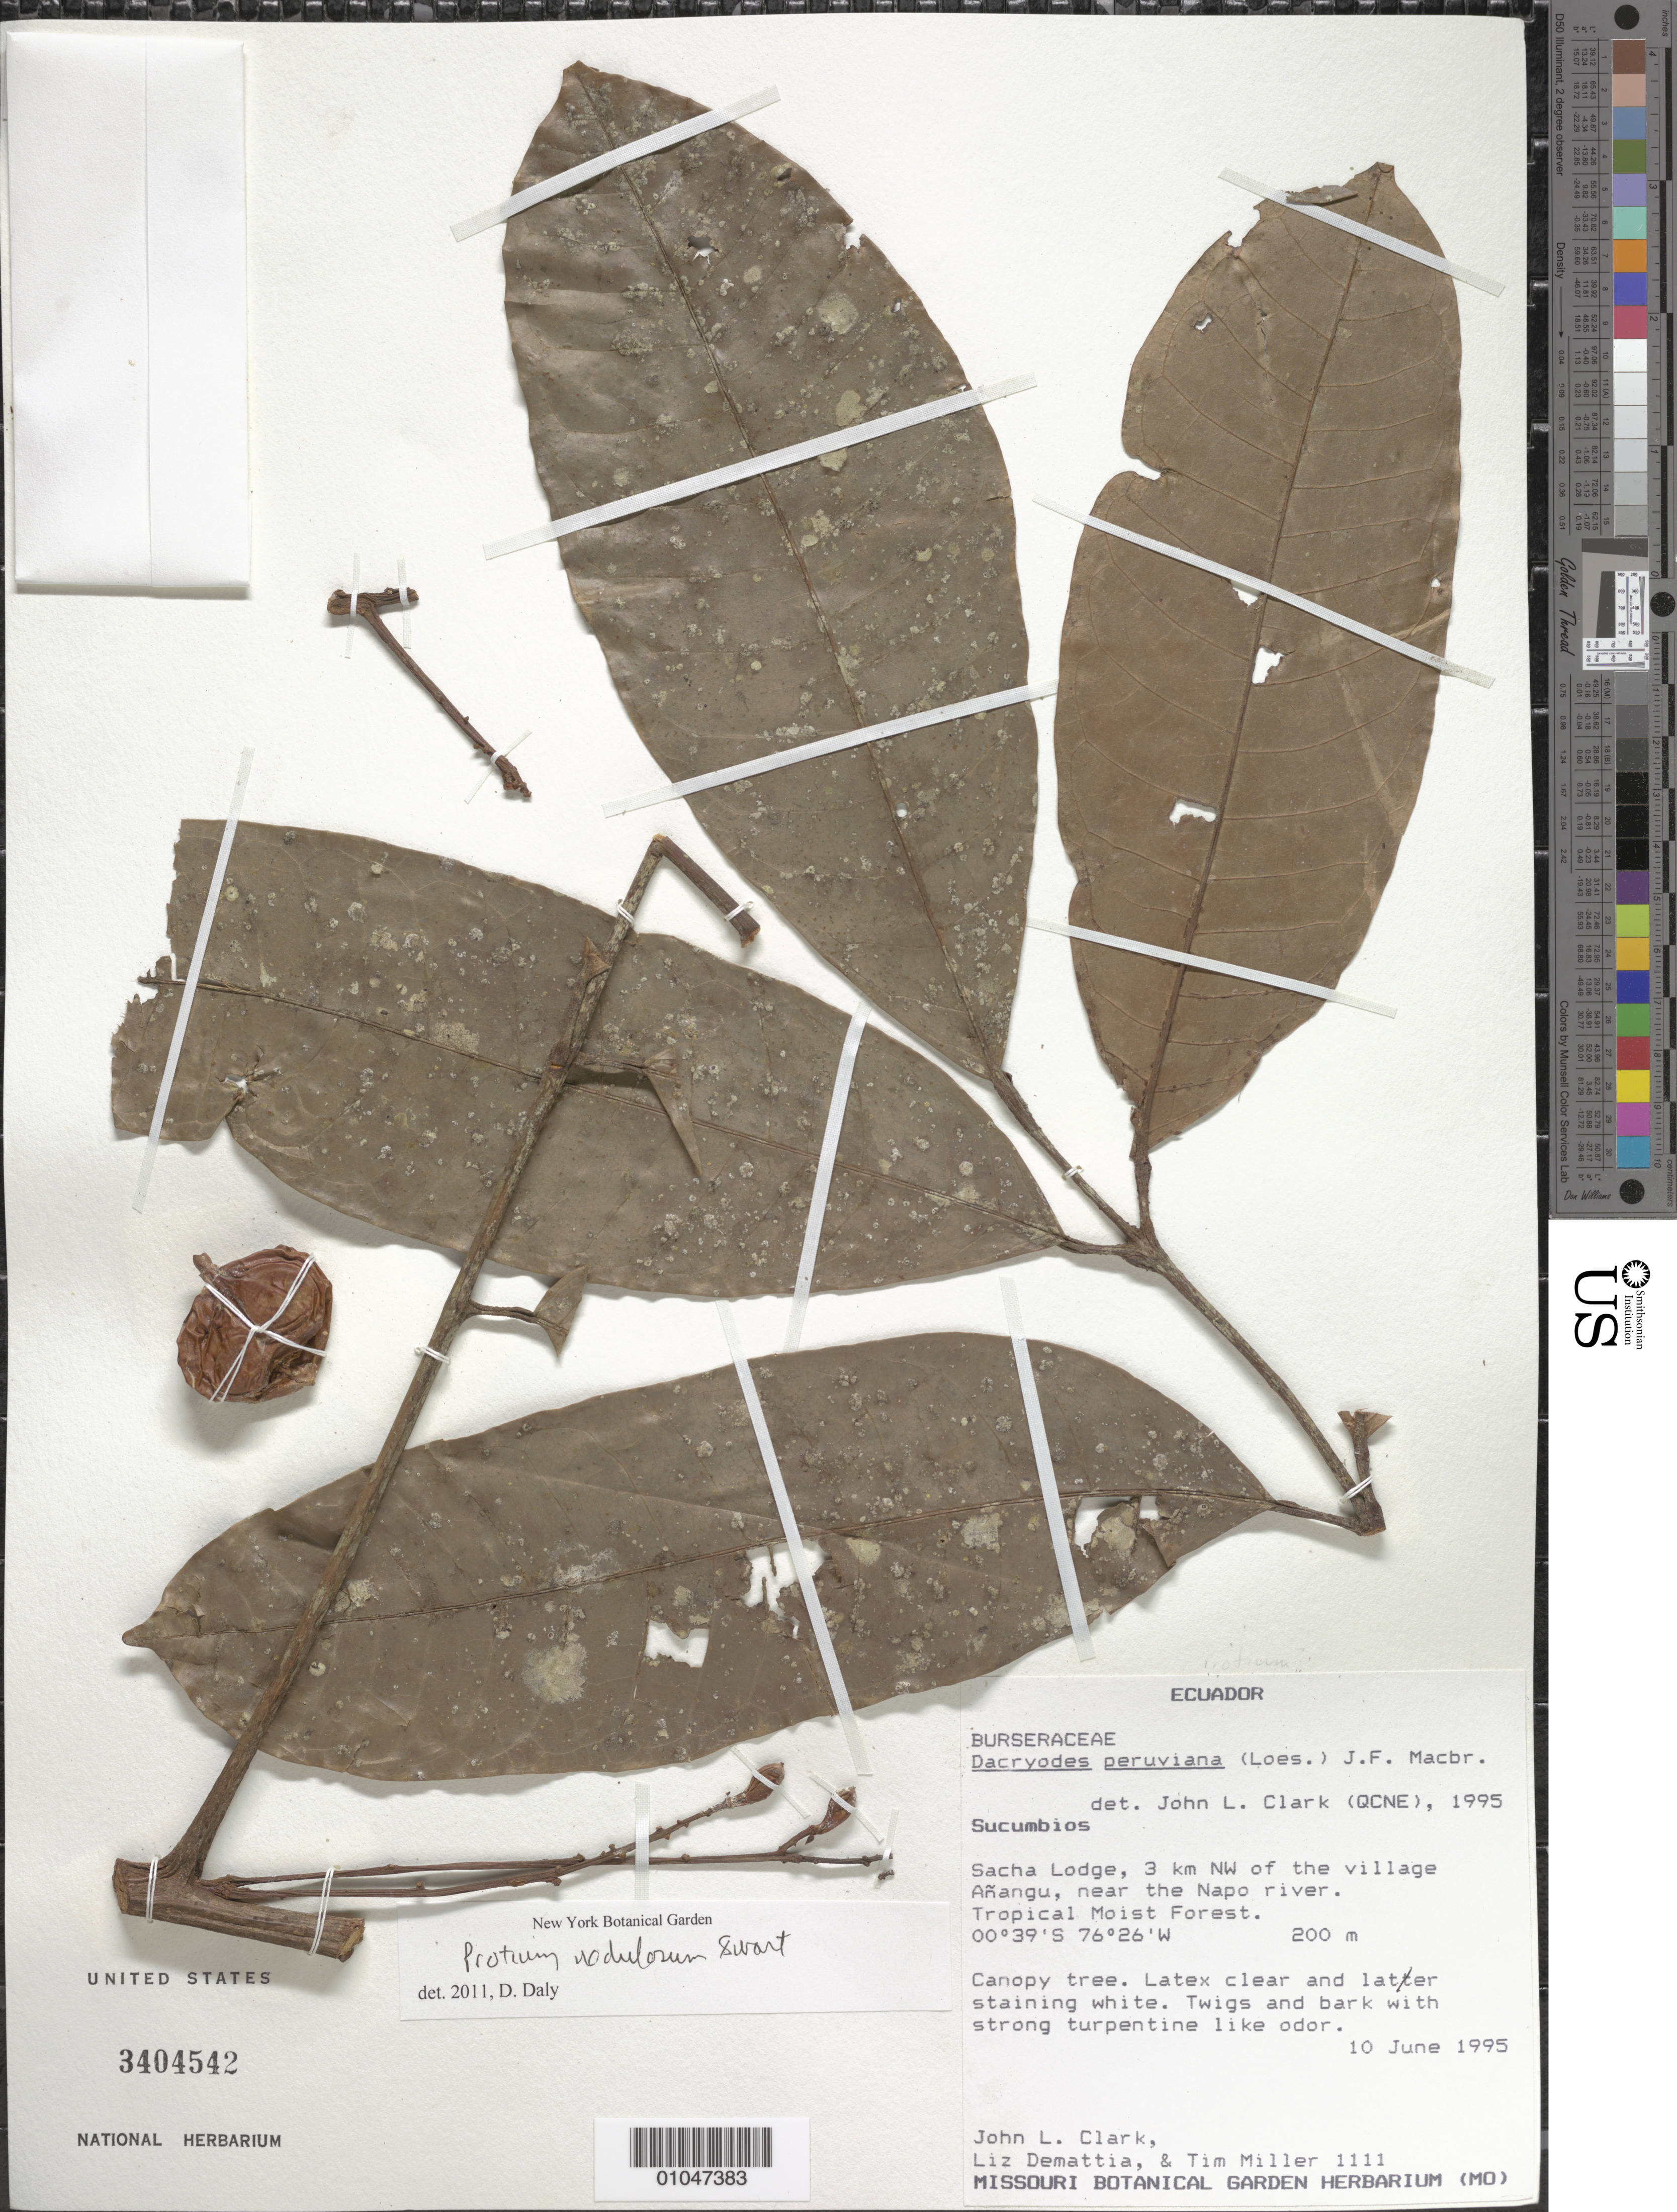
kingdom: Plantae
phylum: Tracheophyta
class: Magnoliopsida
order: Sapindales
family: Burseraceae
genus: Dacryodes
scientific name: Dacryodes peruviana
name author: (Loes.) H.J. Lam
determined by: Clark, J. L., (SEL), The Marie Selby Botanical Garden (UNITED STATES)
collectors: J. L. Clark, L. Demattia & T. Miller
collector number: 1111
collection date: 1995-06-10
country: Ecuador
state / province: Sucumbíos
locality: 3 km NW of the village Anangu near the Napo River, Sacha Lodge.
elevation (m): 200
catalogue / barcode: US 3404542